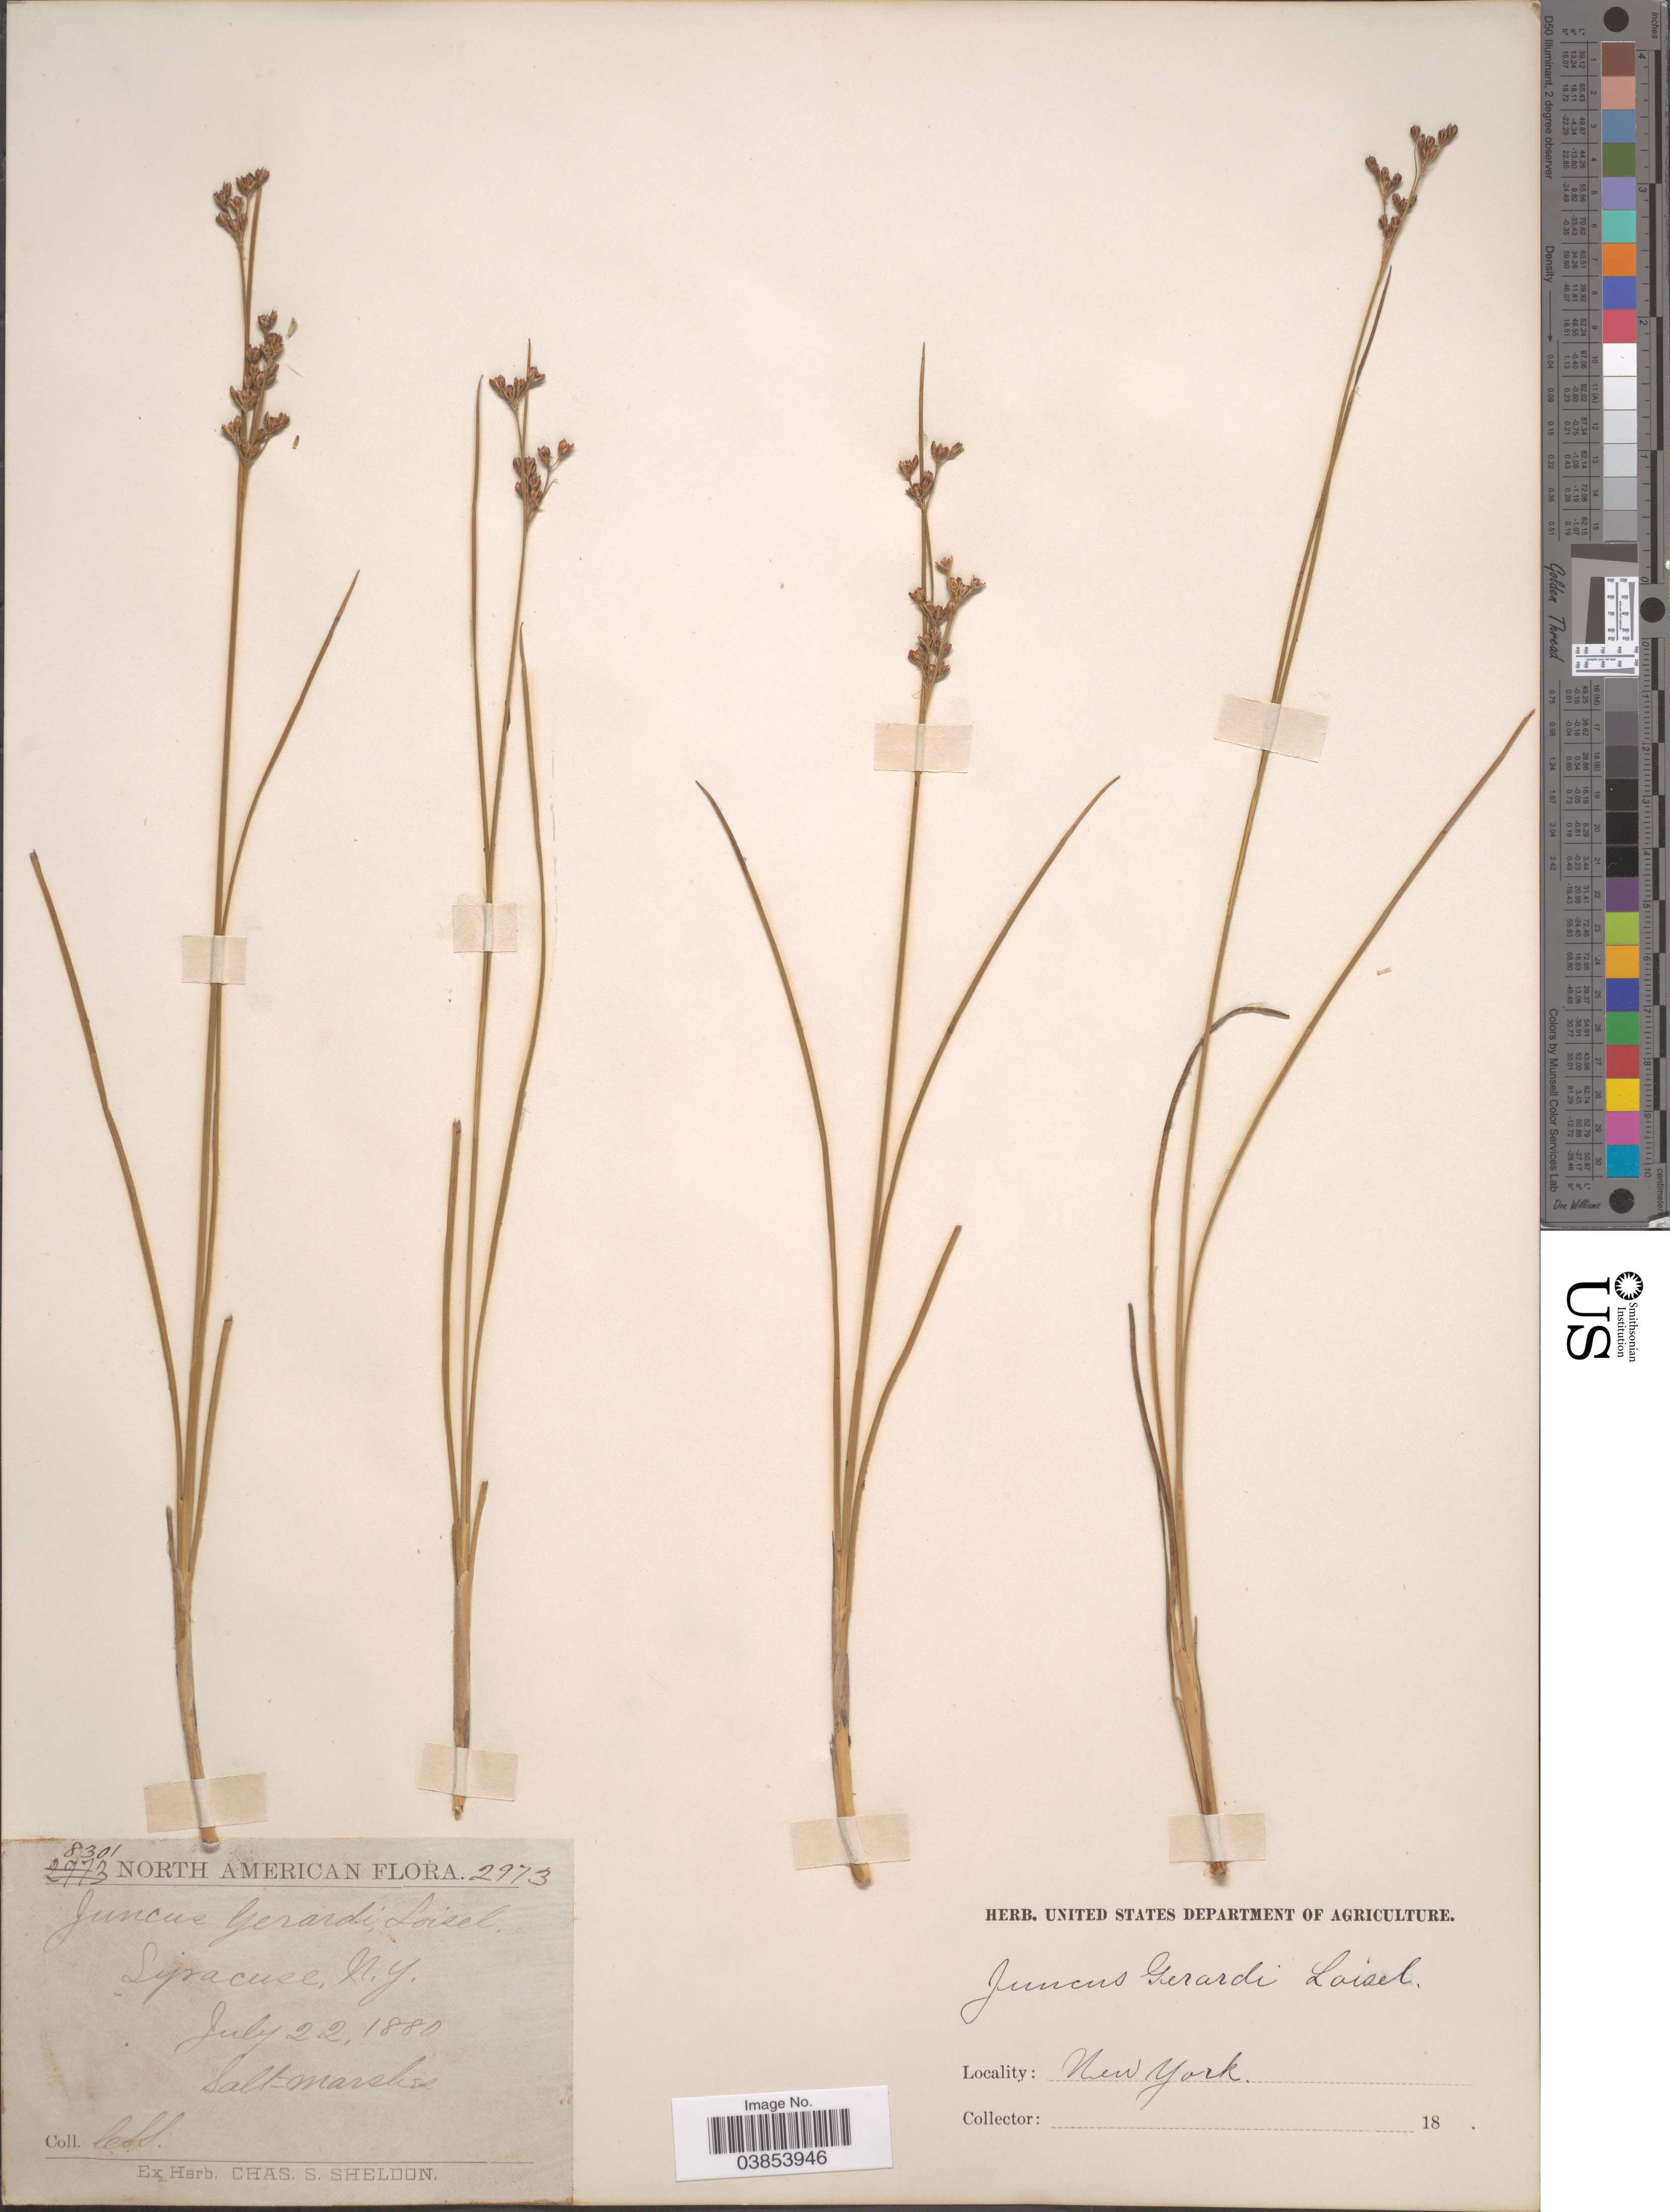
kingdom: Plantae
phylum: Tracheophyta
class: Liliopsida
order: Poales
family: Juncaceae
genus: Juncus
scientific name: Juncus gerardi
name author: Loisel.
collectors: C. S. Sheldon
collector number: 8301/2973?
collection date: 1880-07-22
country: United States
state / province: New York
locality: Syracuse.